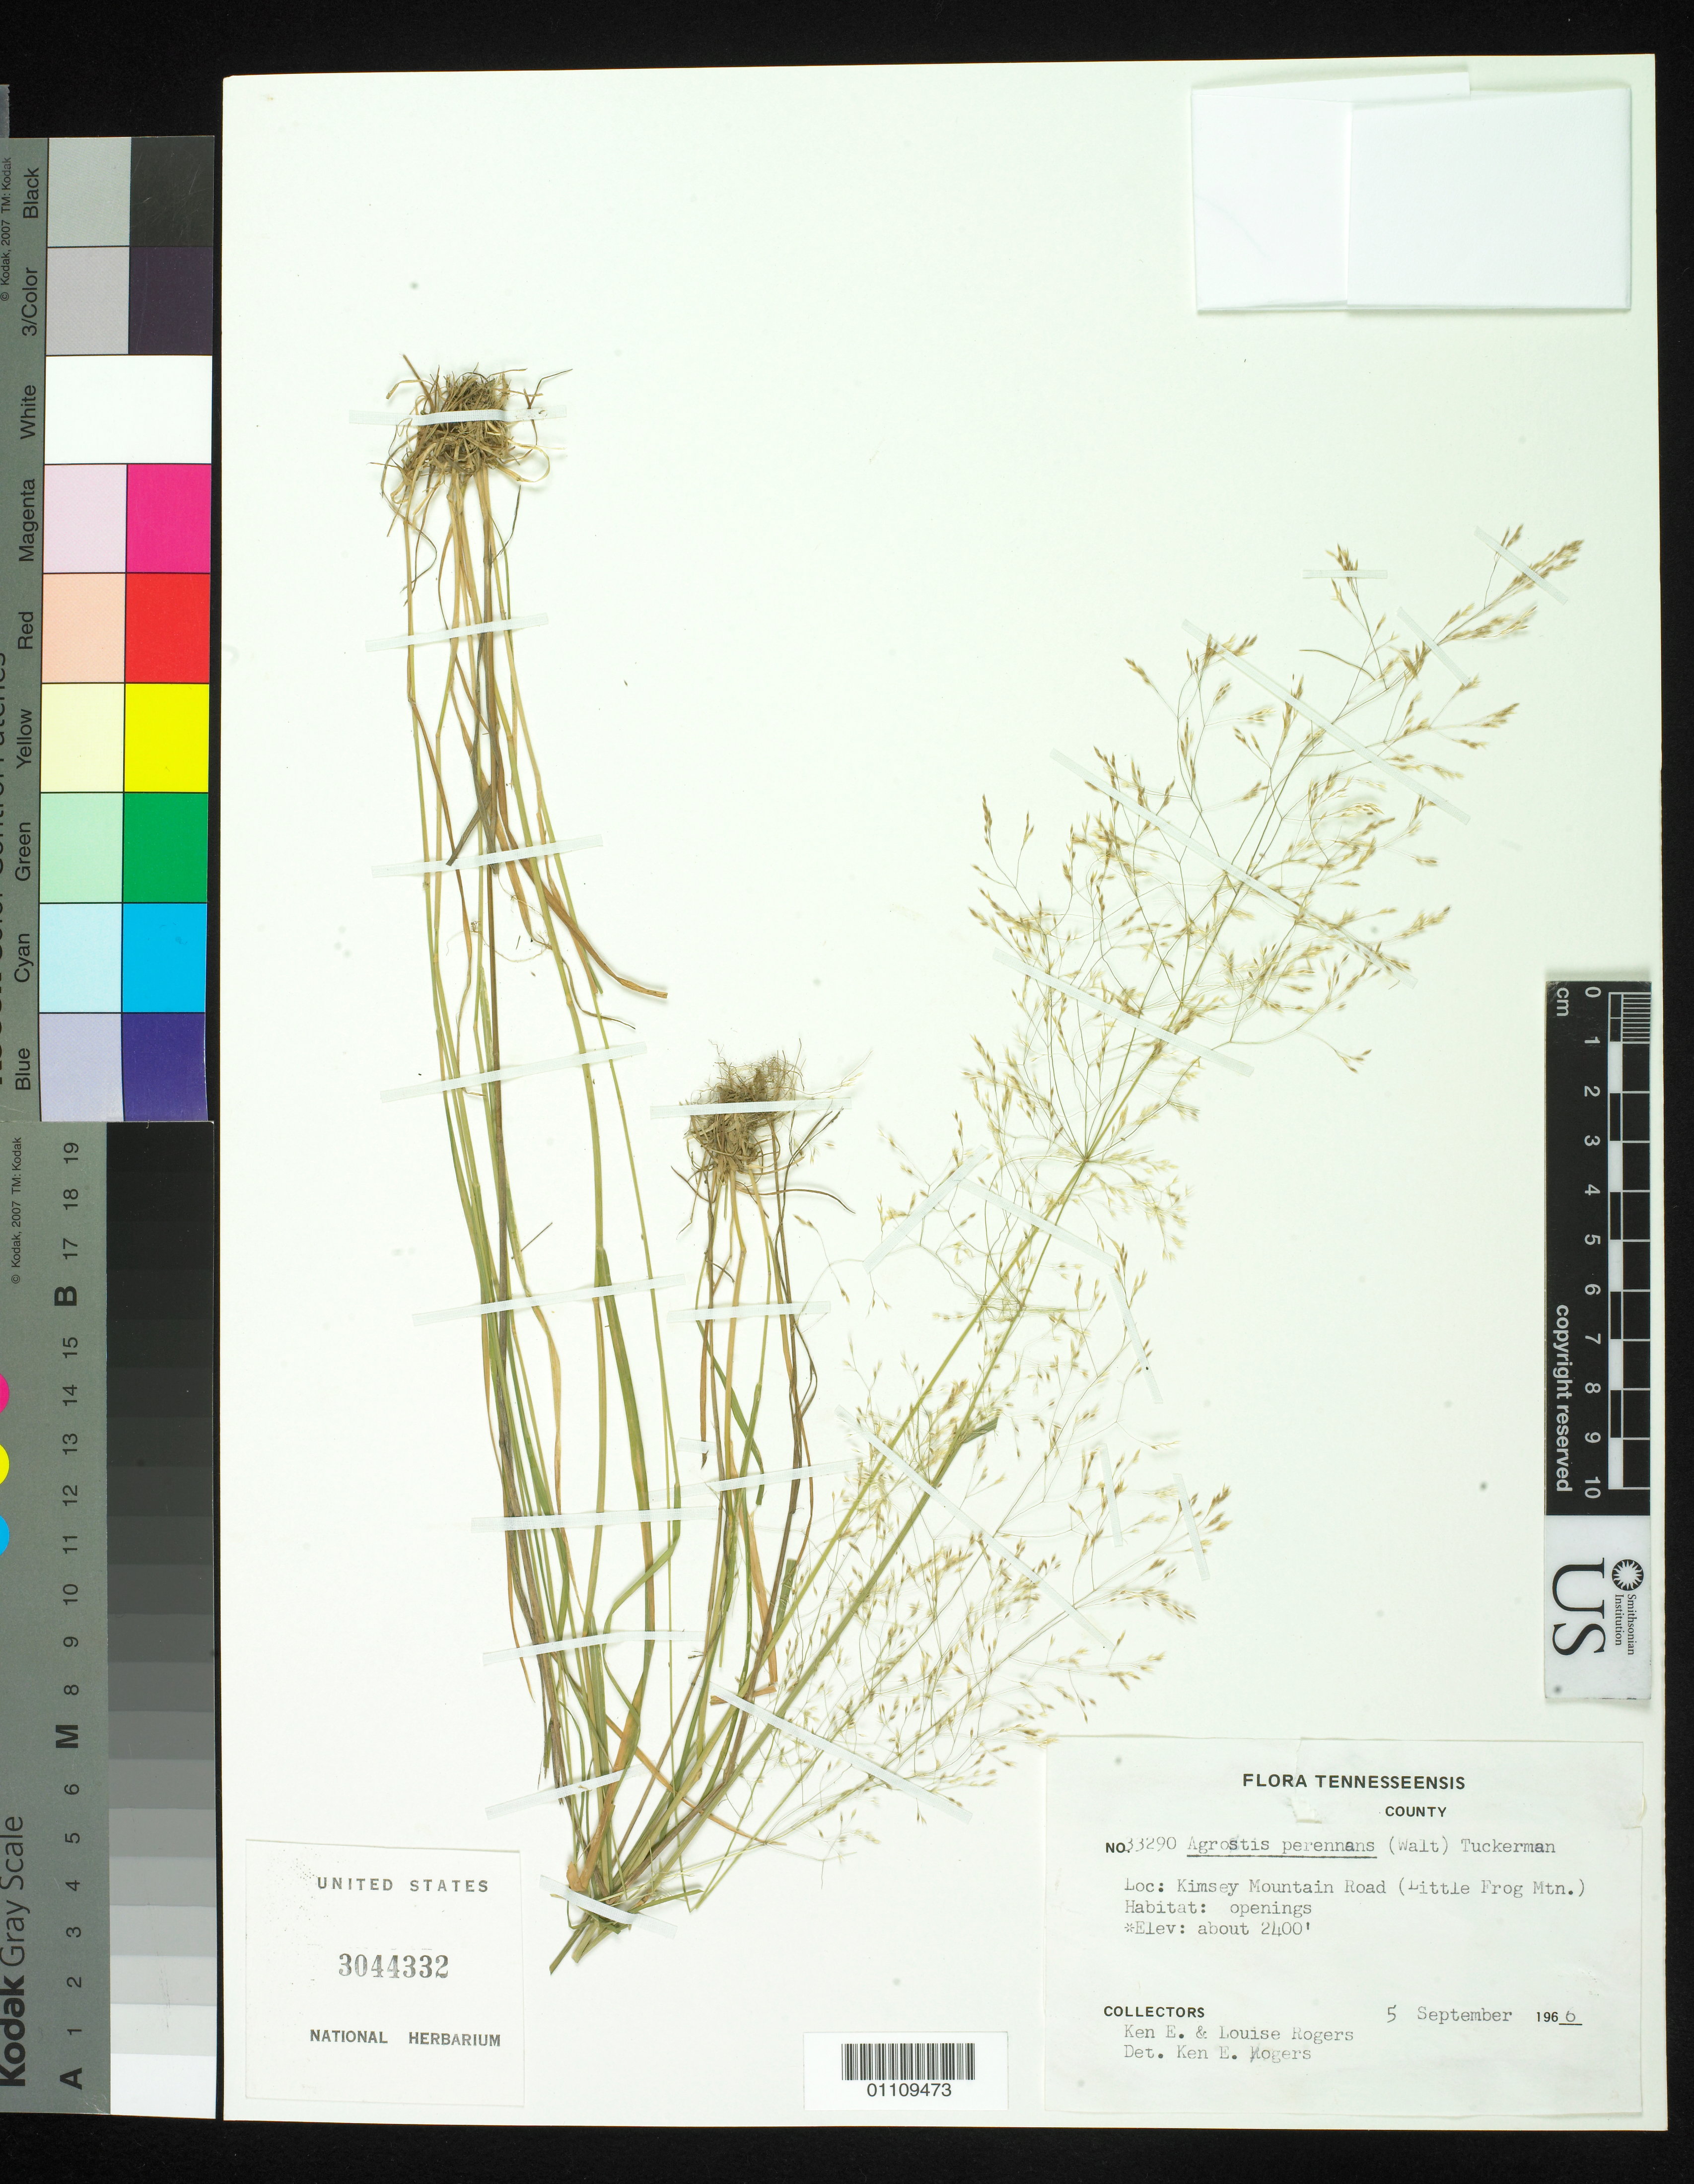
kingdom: Plantae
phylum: Tracheophyta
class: Liliopsida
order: Poales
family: Poaceae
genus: Agrostis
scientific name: Agrostis perennans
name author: (Walter) Tuck.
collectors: K. Rogers & L. Rogers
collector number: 33290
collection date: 1966-09-05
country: United States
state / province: Tennessee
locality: Kimsey Mountain Road (Little Frog Mtn.).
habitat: openings.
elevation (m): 732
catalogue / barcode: US 3044332